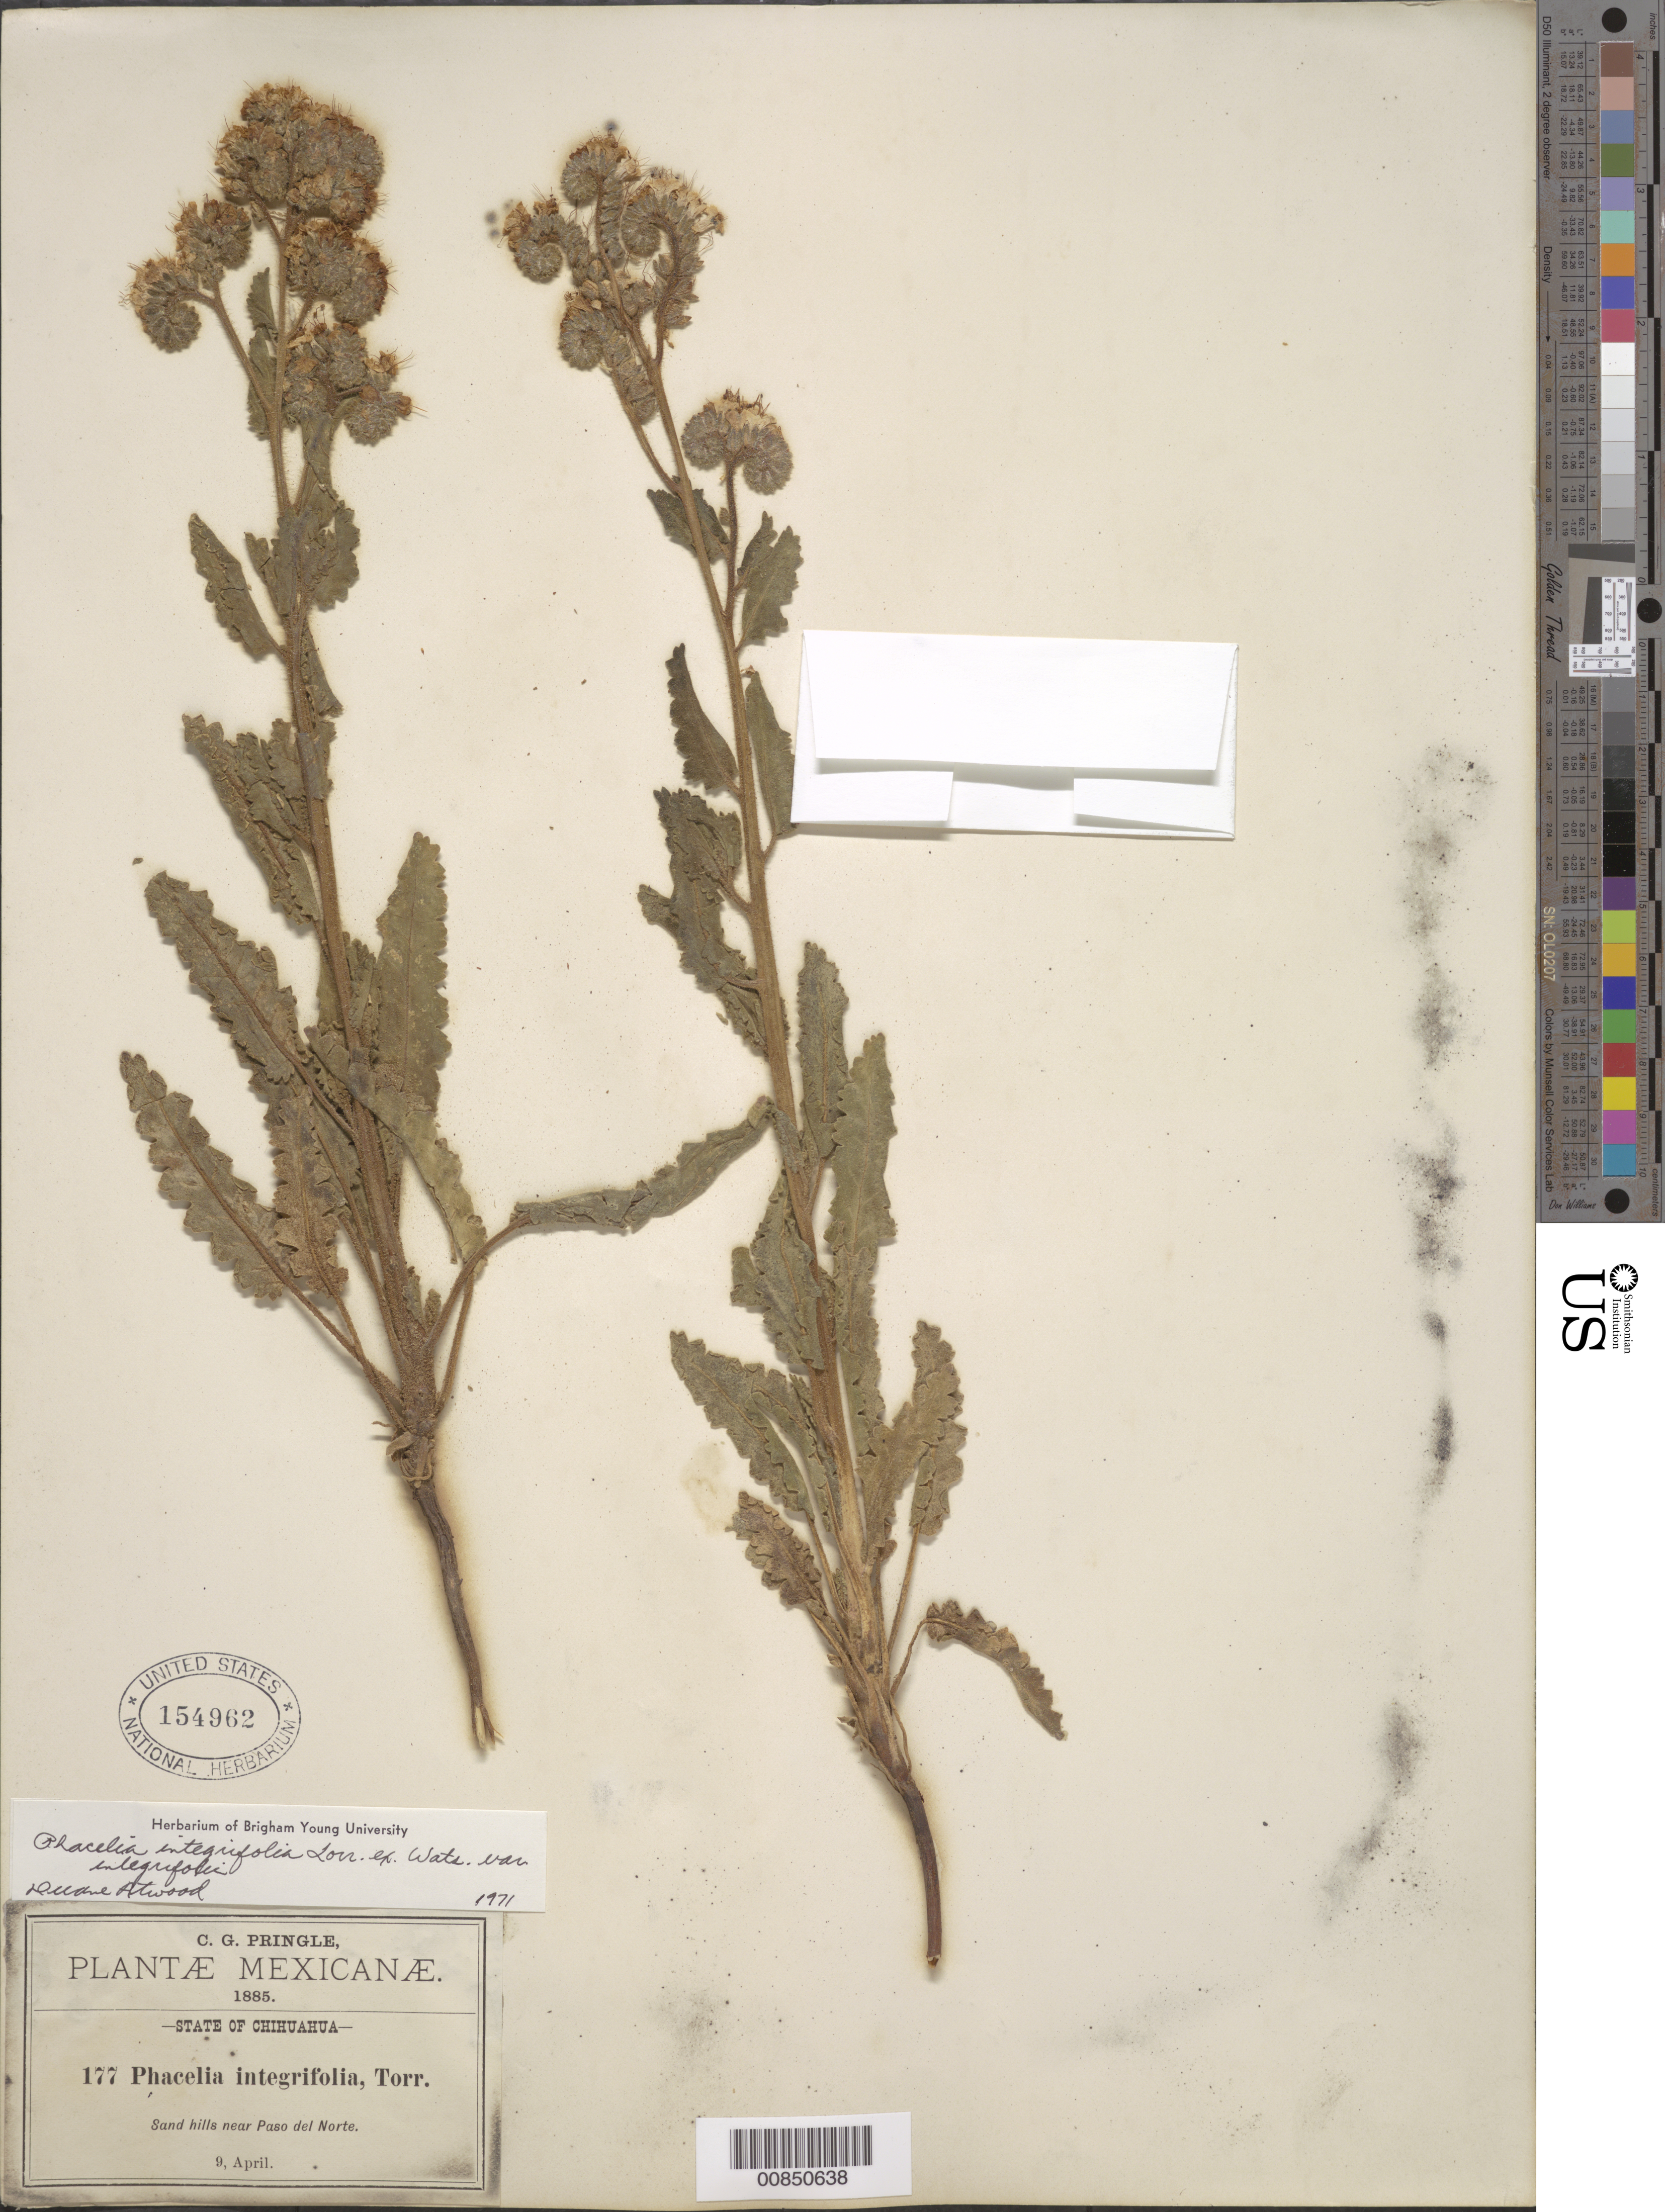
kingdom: Plantae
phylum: Tracheophyta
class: Magnoliopsida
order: Boraginales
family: Hydrophyllaceae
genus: Phacelia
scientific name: Phacelia integrifolia var. integrifolia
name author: Torr.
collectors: C. G. Pringle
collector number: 177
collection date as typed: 09 Apr 1885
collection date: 1885-04-09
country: Mexico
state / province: Chihuahua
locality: Near Paso del Norte, Chihuahua.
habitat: Sand hills.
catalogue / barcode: US 154962